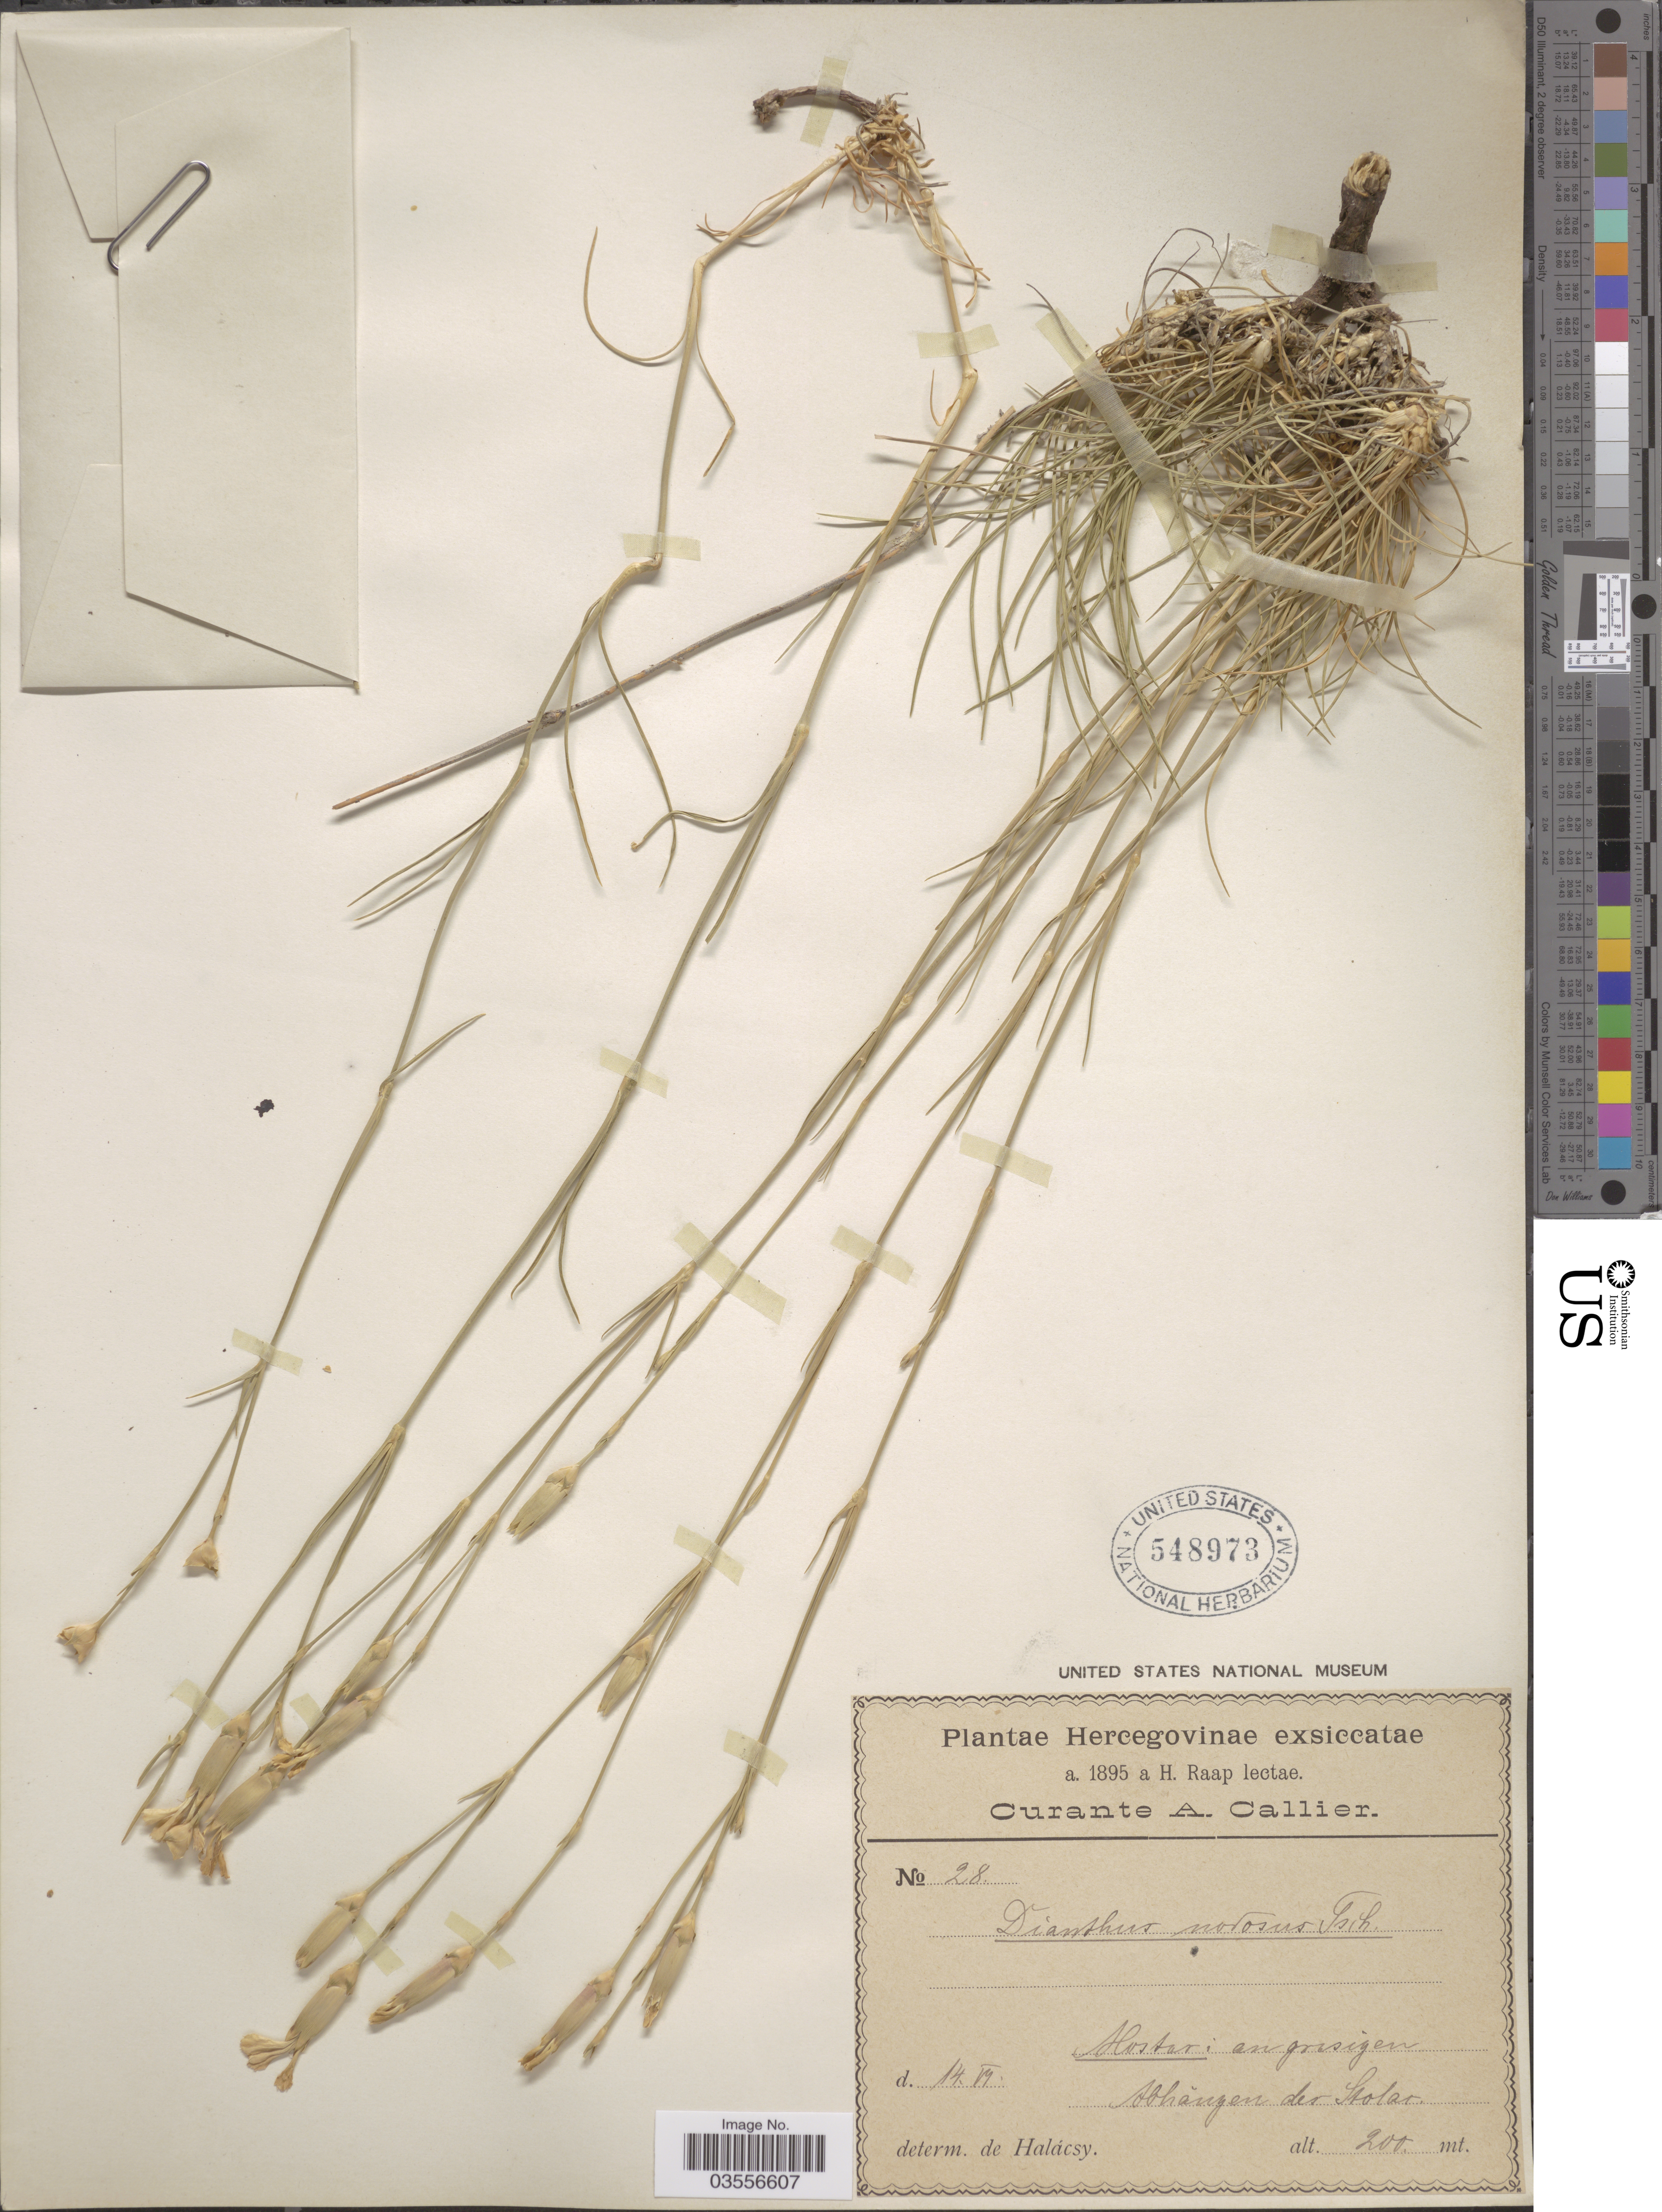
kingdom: Plantae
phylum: Tracheophyta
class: Magnoliopsida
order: Caryophyllales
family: Caryophyllaceae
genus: Dianthus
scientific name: Dianthus nodosus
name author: Tausch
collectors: H. Raap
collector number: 28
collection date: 1895-06-14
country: Bosnia and Herzegovina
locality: Hercegovinae. Alostari an grasigen. Abhängen der Stolar.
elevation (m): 200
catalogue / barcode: US 548973